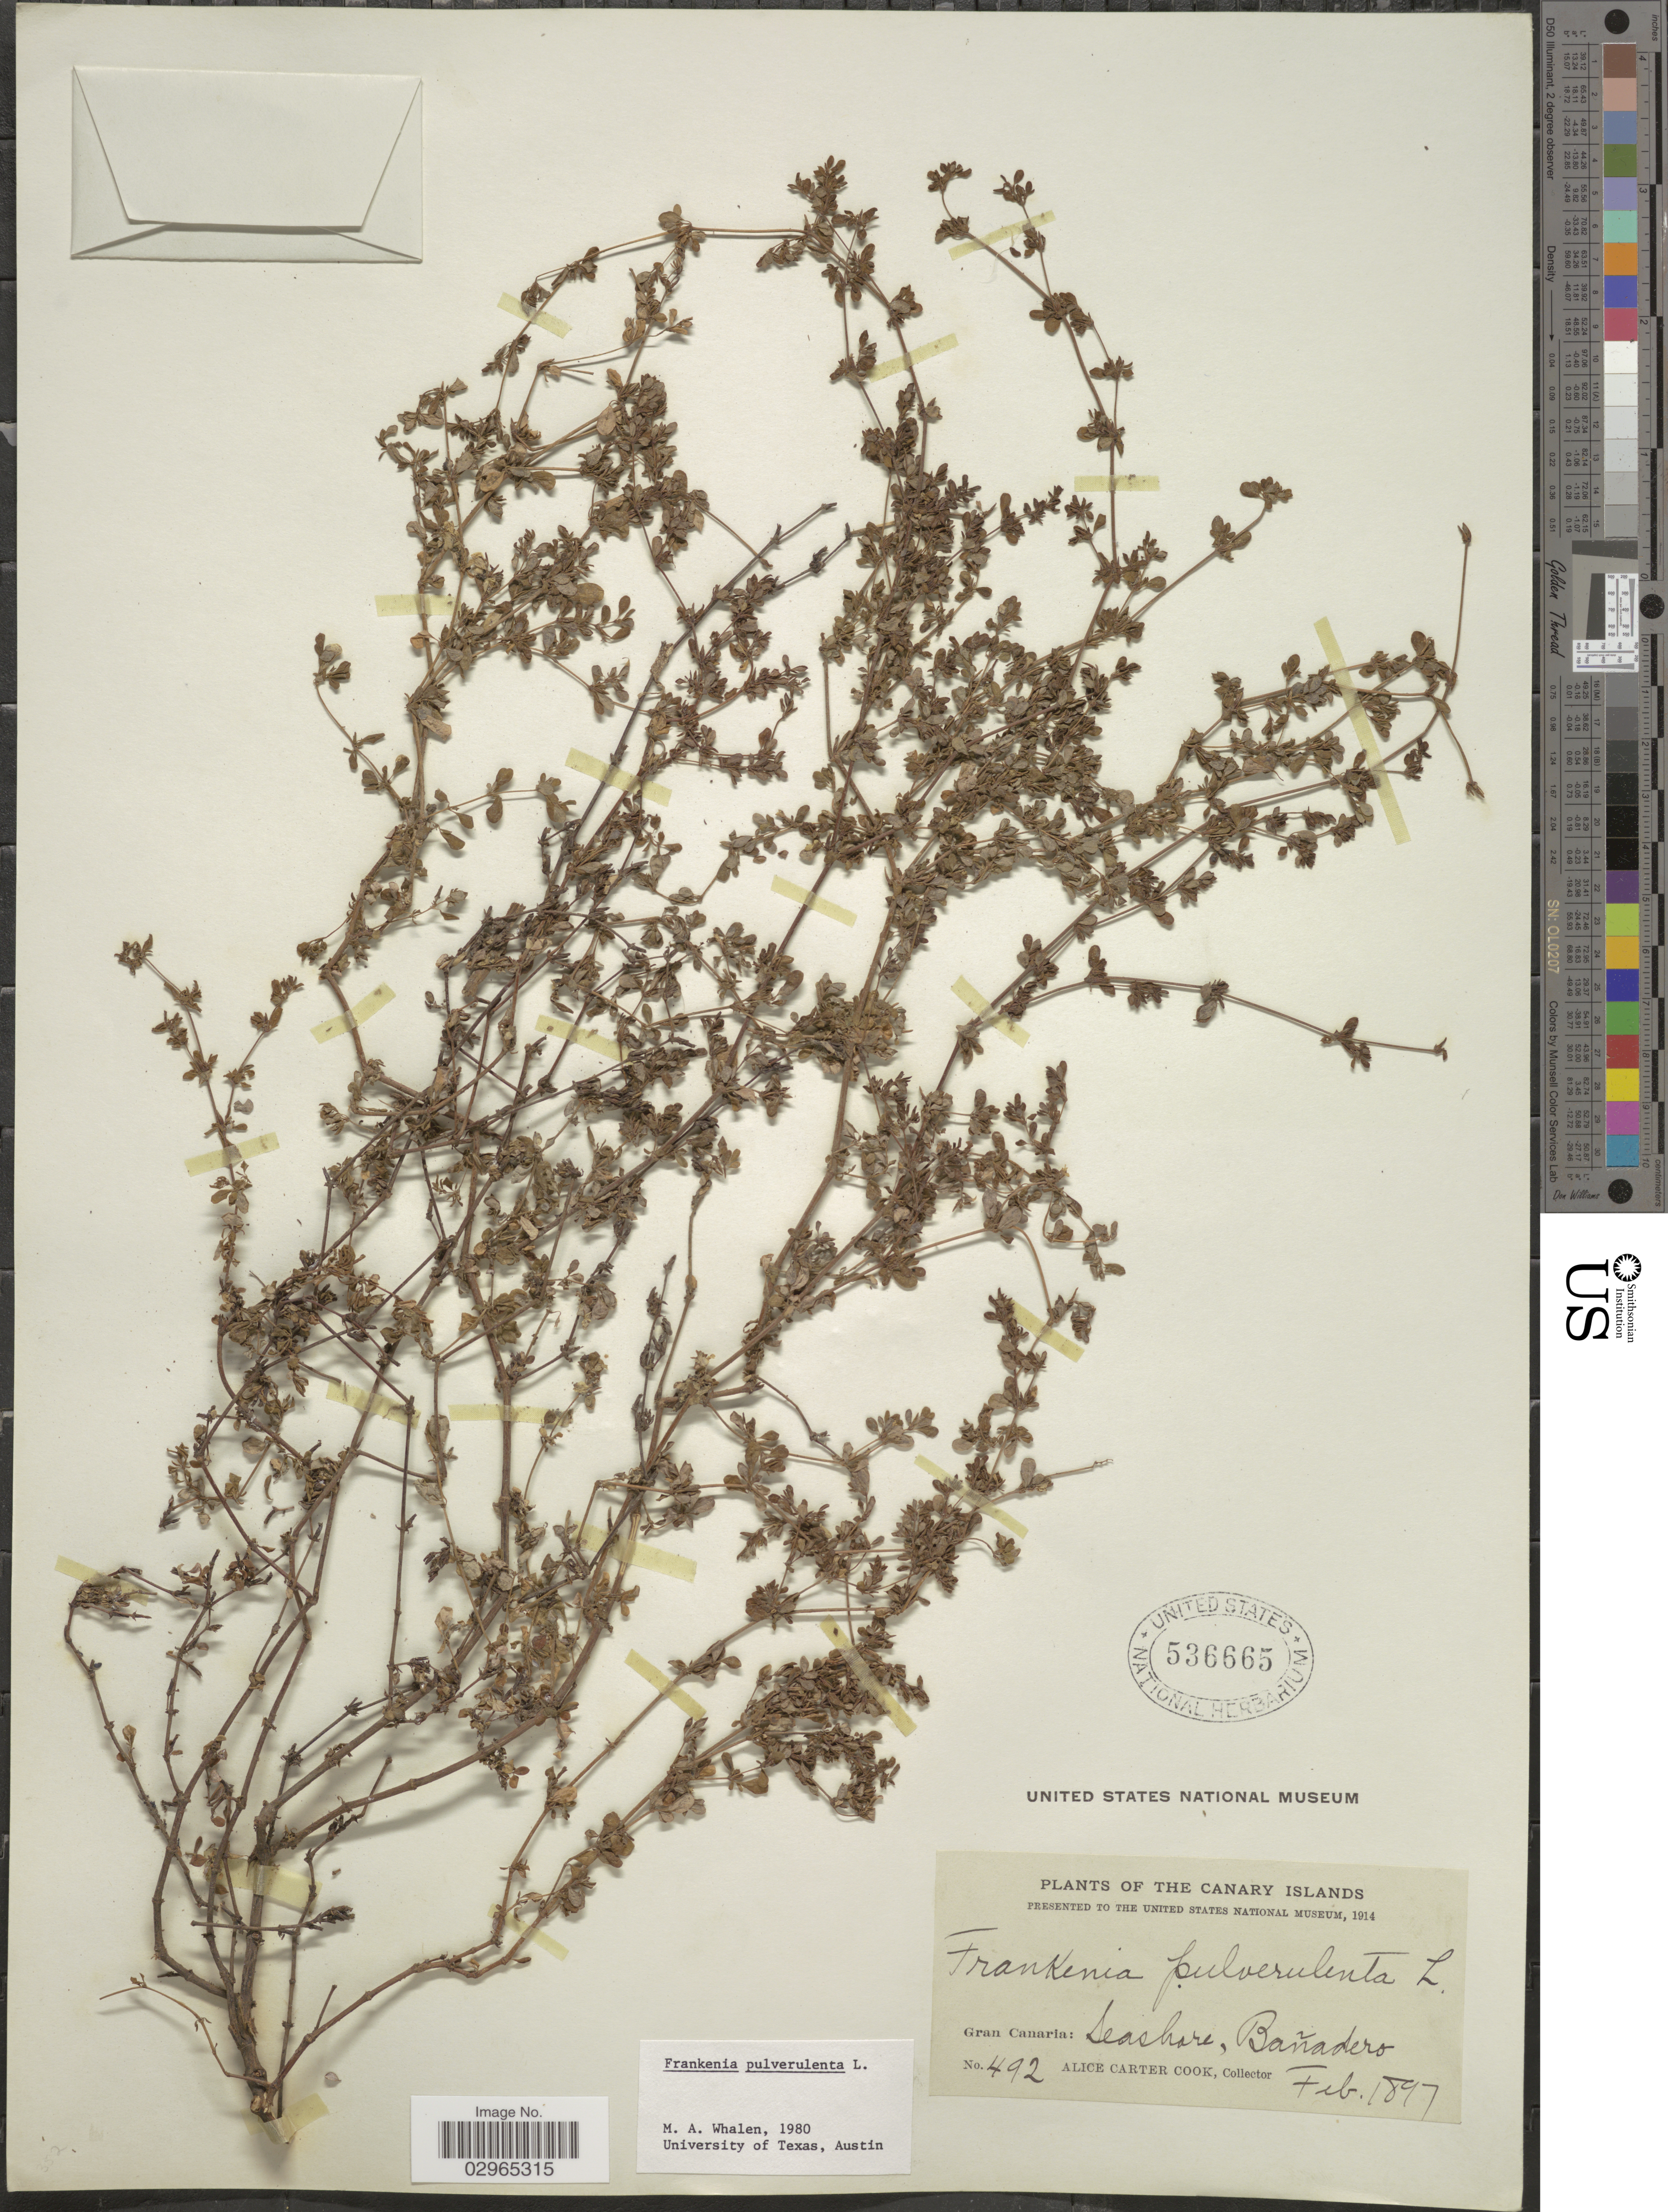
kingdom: Plantae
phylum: Tracheophyta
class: Magnoliopsida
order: Caryophyllales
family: Frankeniaceae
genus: Frankenia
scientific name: Frankenia pulverulenta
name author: L.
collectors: Alice C. Cook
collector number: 492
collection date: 1897-02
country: Spain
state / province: Canarias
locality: Canary Islands. Gran Canaria: Seashore, Bañadero.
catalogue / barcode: US 536665